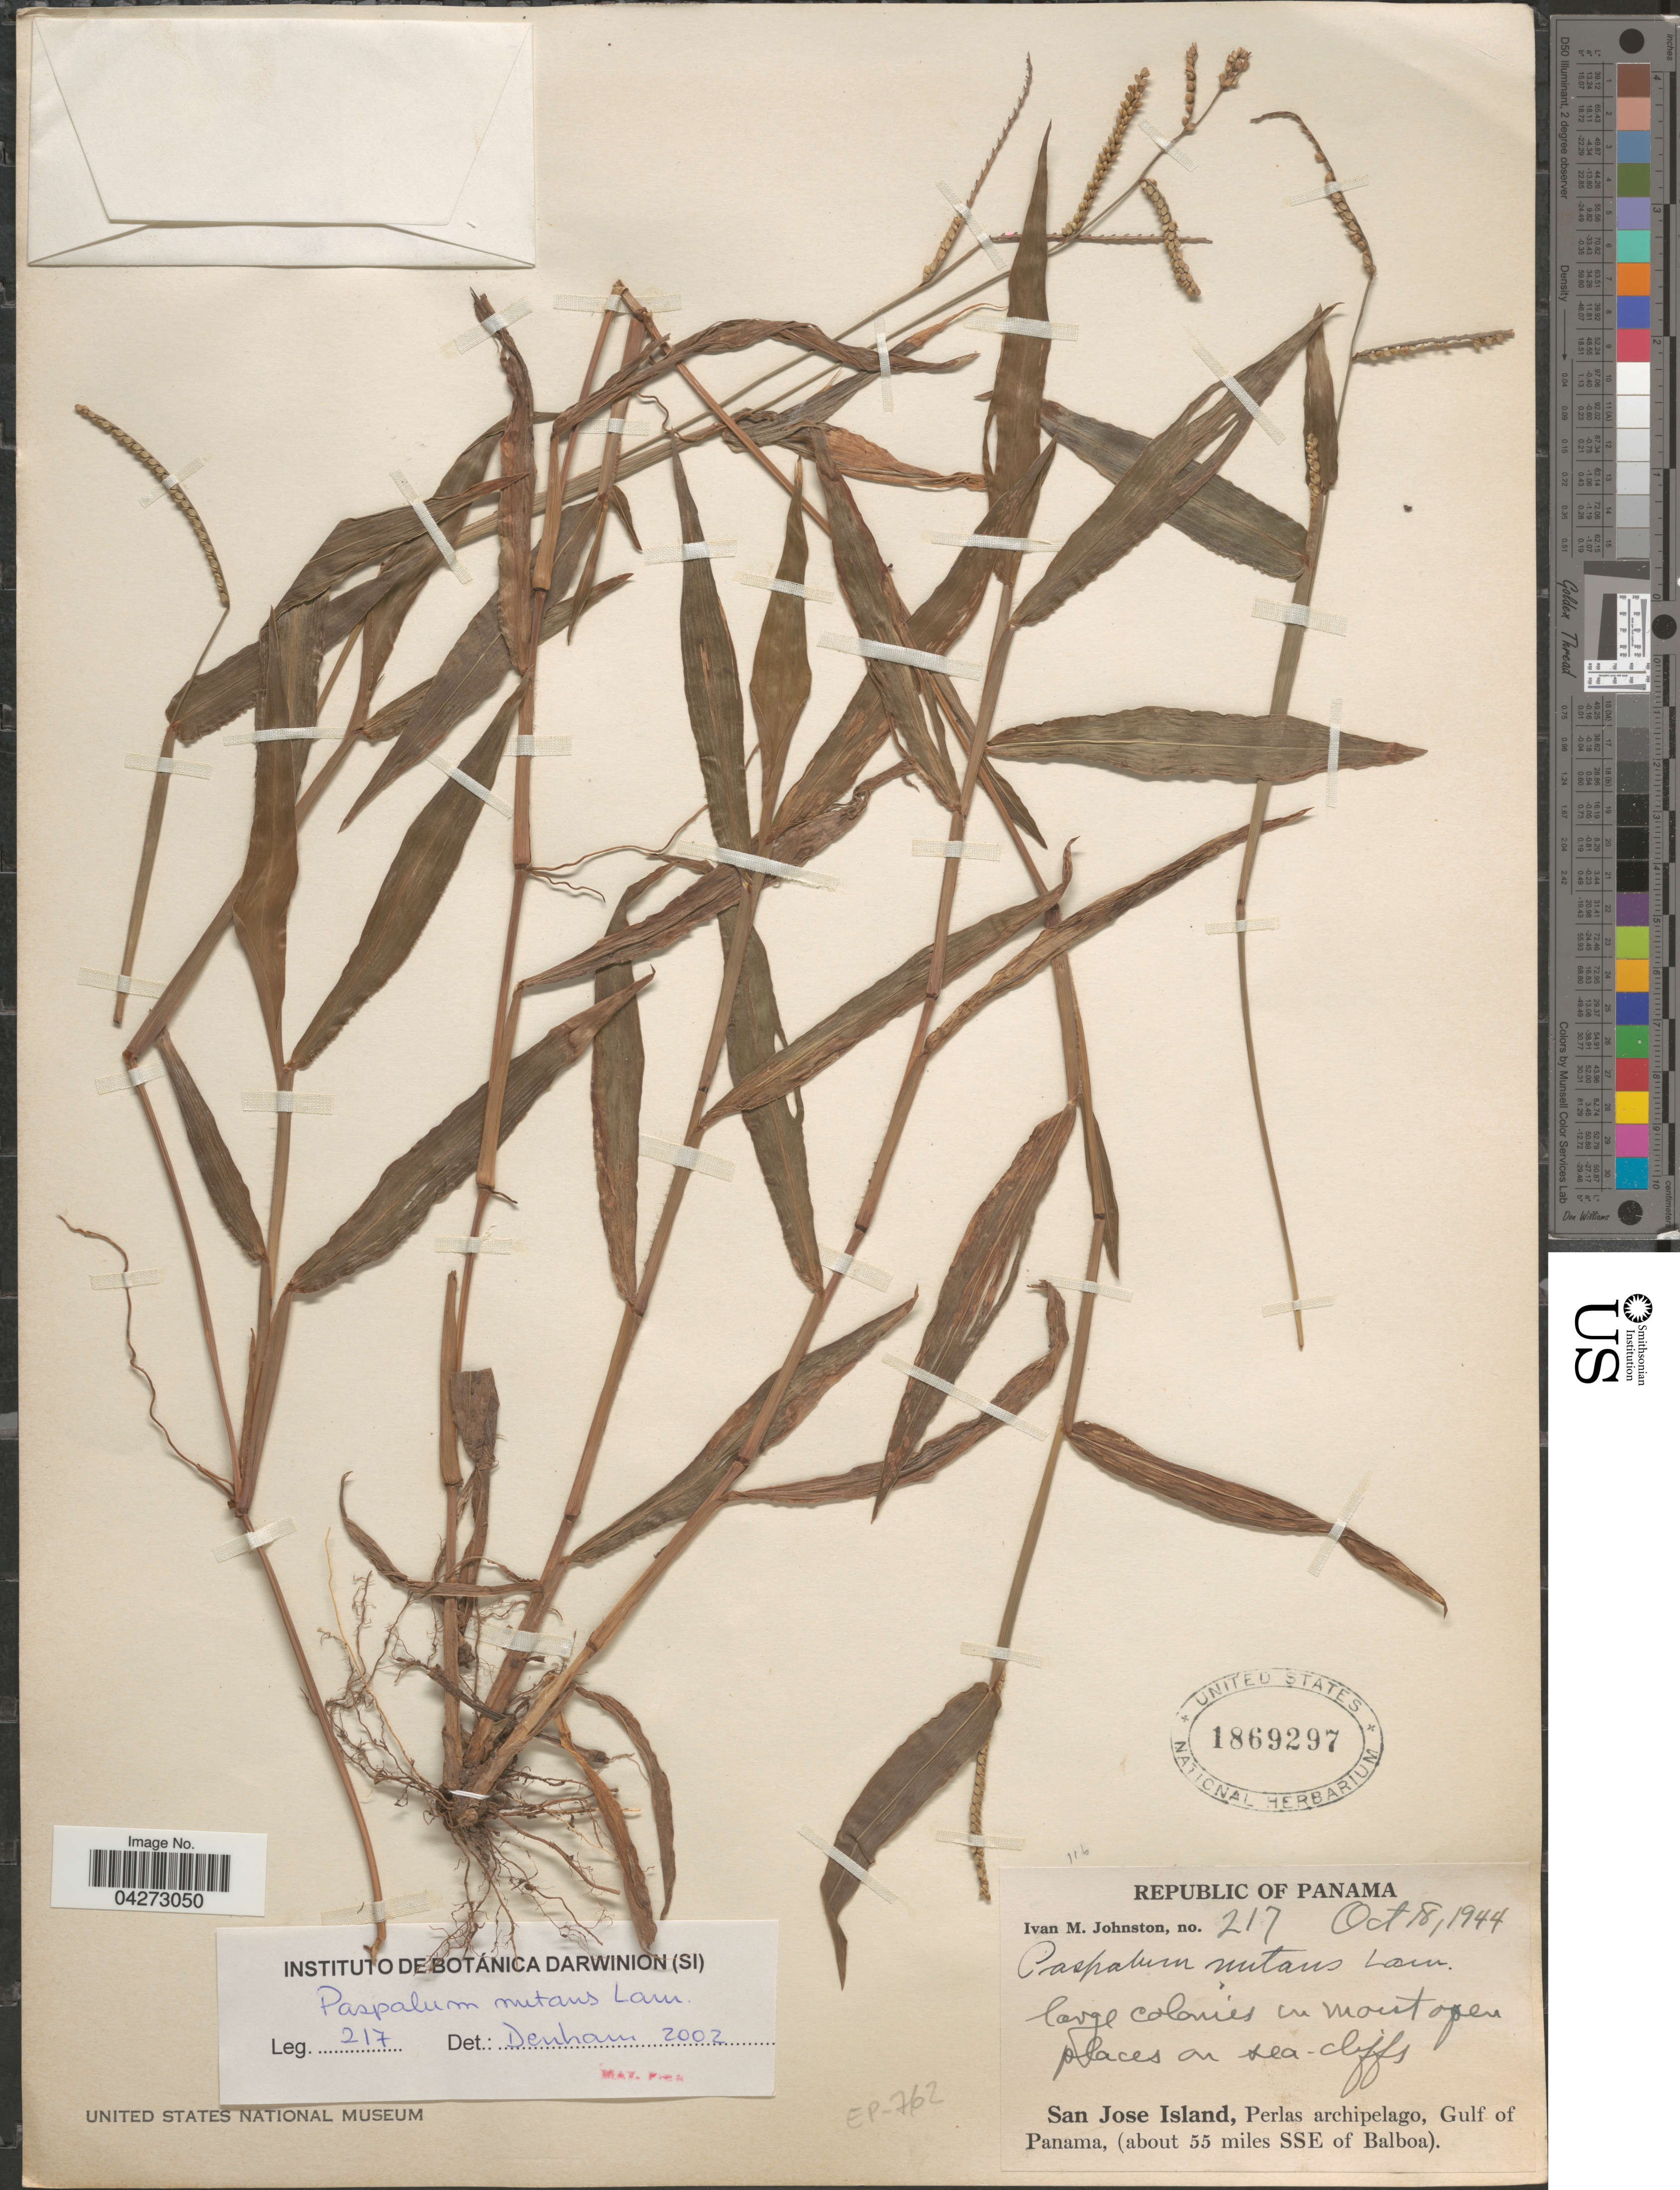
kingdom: Plantae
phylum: Tracheophyta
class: Liliopsida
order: Poales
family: Poaceae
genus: Paspalum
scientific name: Paspalum nutans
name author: Lam.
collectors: I.M. Johnston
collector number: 217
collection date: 1944-10-18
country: Panama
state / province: Panamá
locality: Republic of Panama. San Jose Island, Perlas archipelago, Gulf of Panama, (about 55 miles SSE of Balboa).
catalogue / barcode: US 1869297